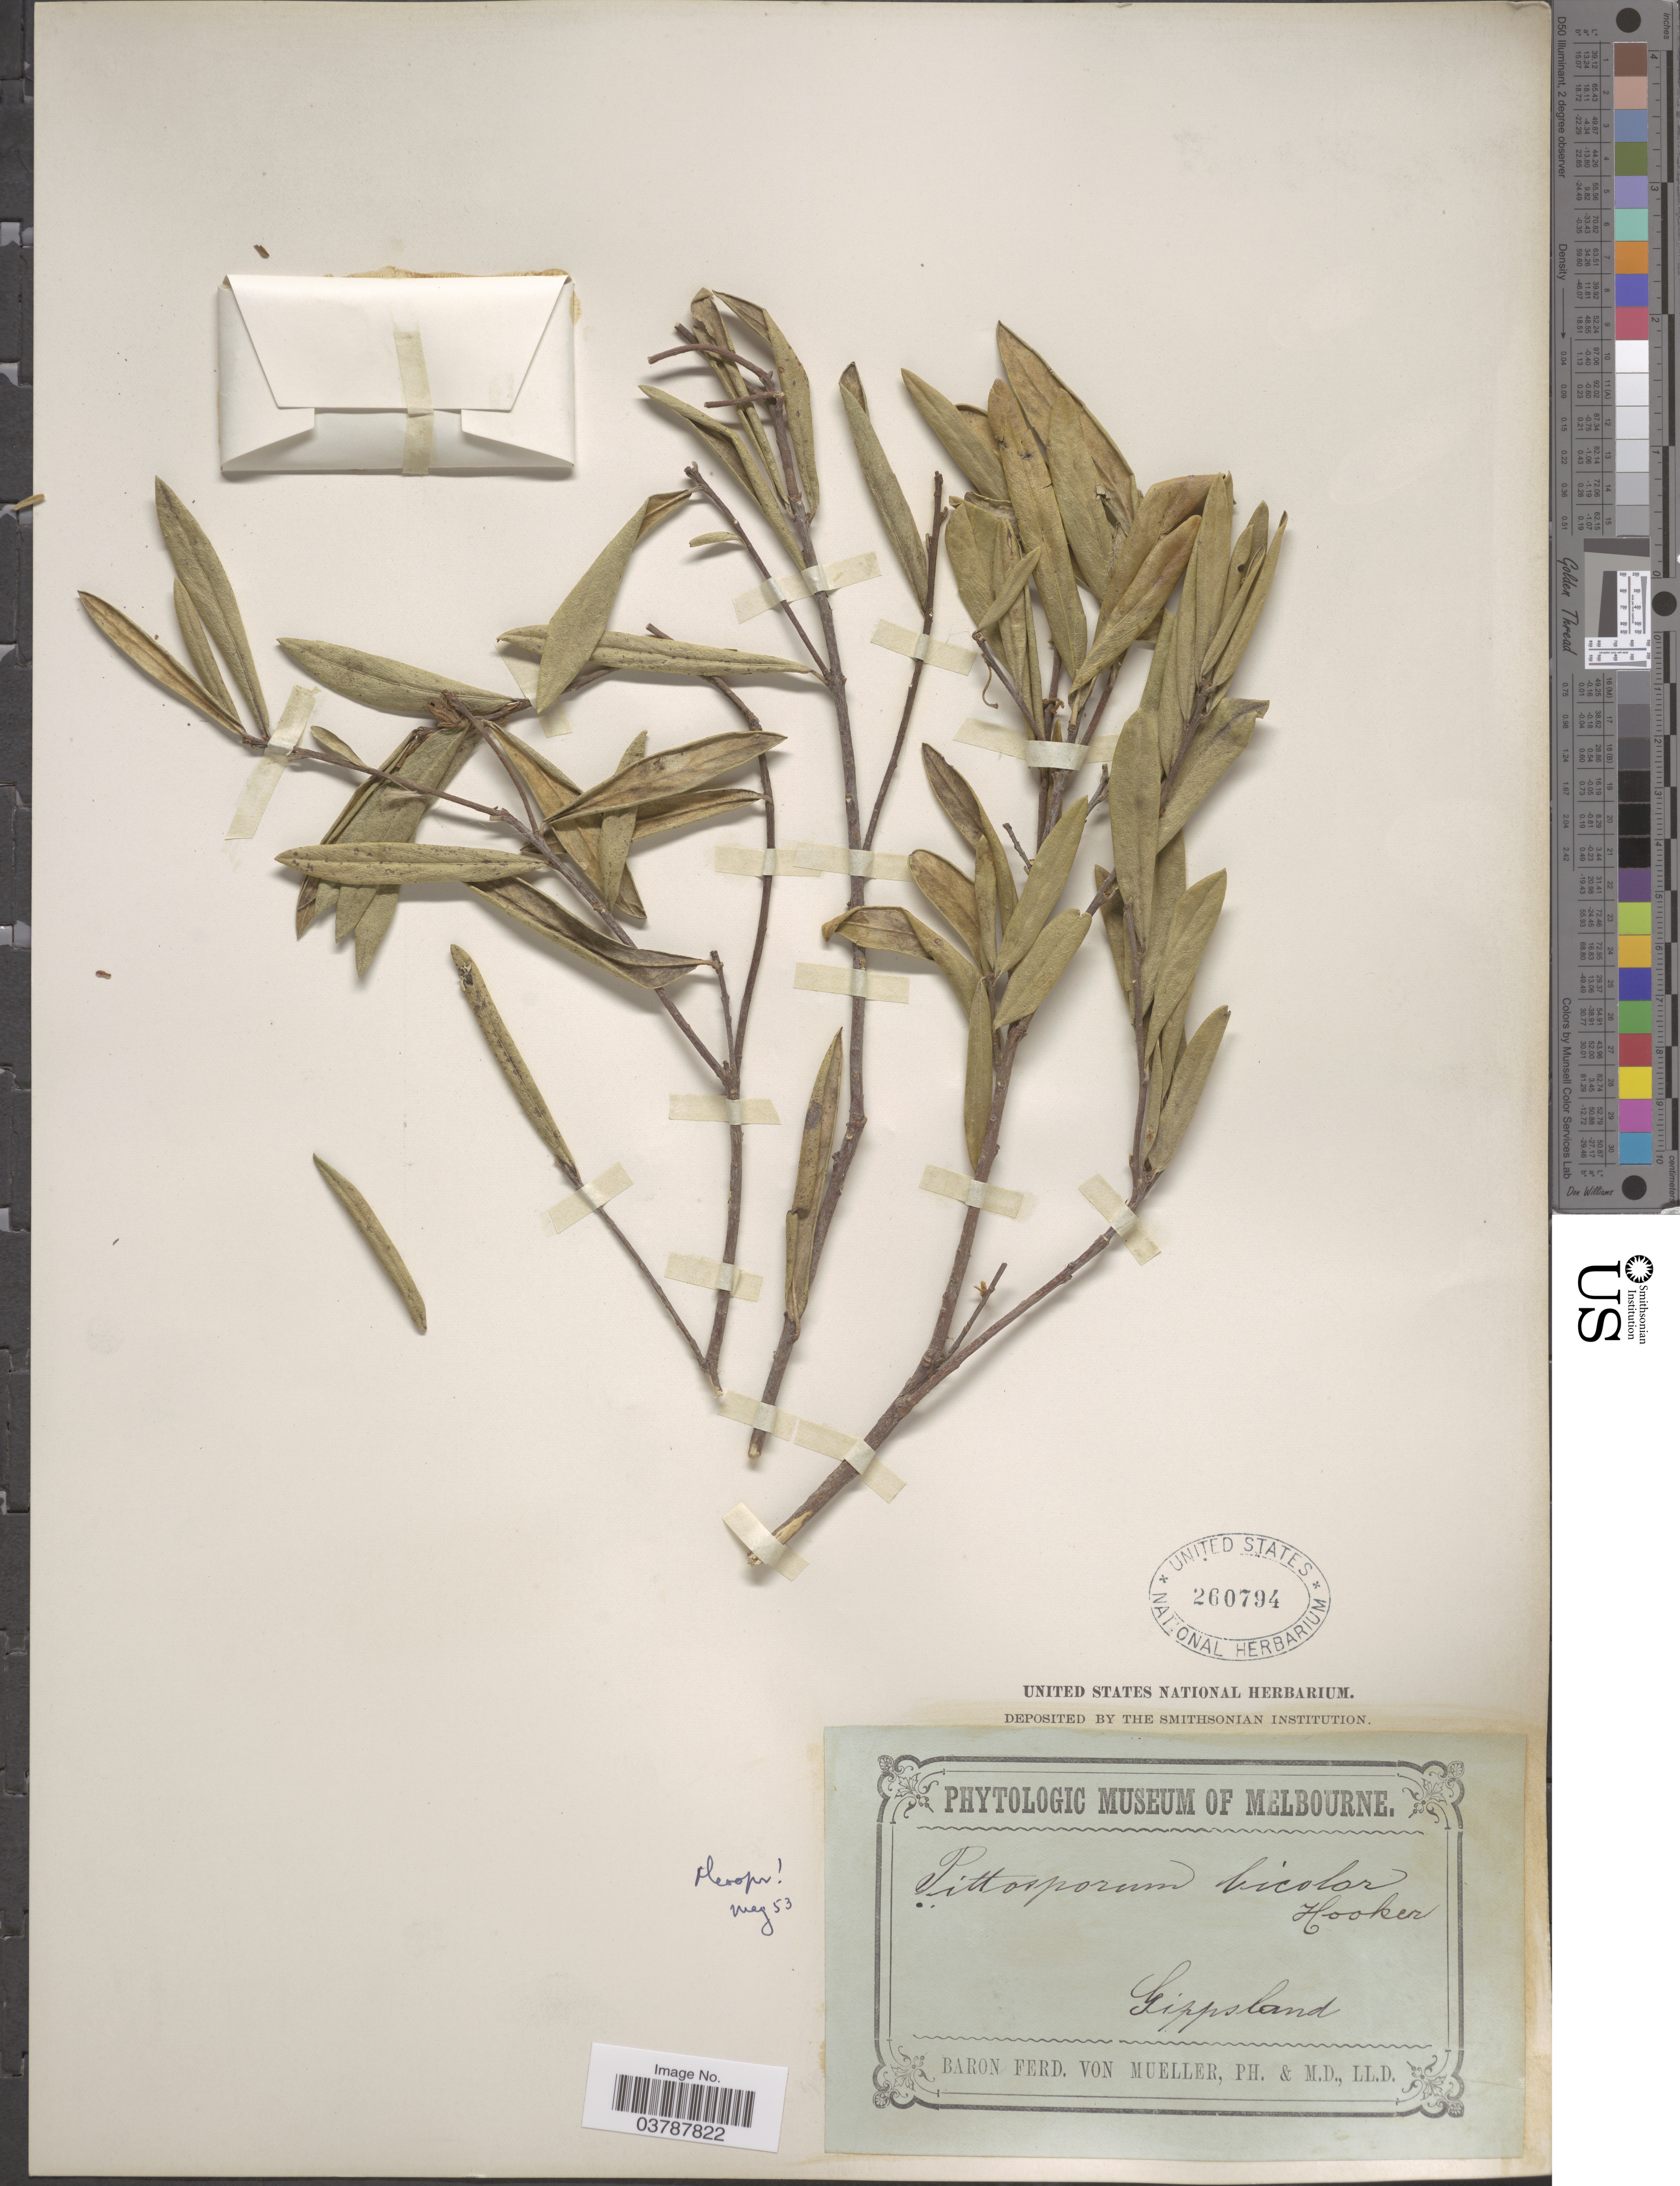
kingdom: Plantae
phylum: Tracheophyta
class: Magnoliopsida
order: Apiales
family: Pittosporaceae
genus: Pittosporum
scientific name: Pittosporum bicolor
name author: Hook.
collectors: F. von Mueller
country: Australia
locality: Gippsland.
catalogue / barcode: US 260794